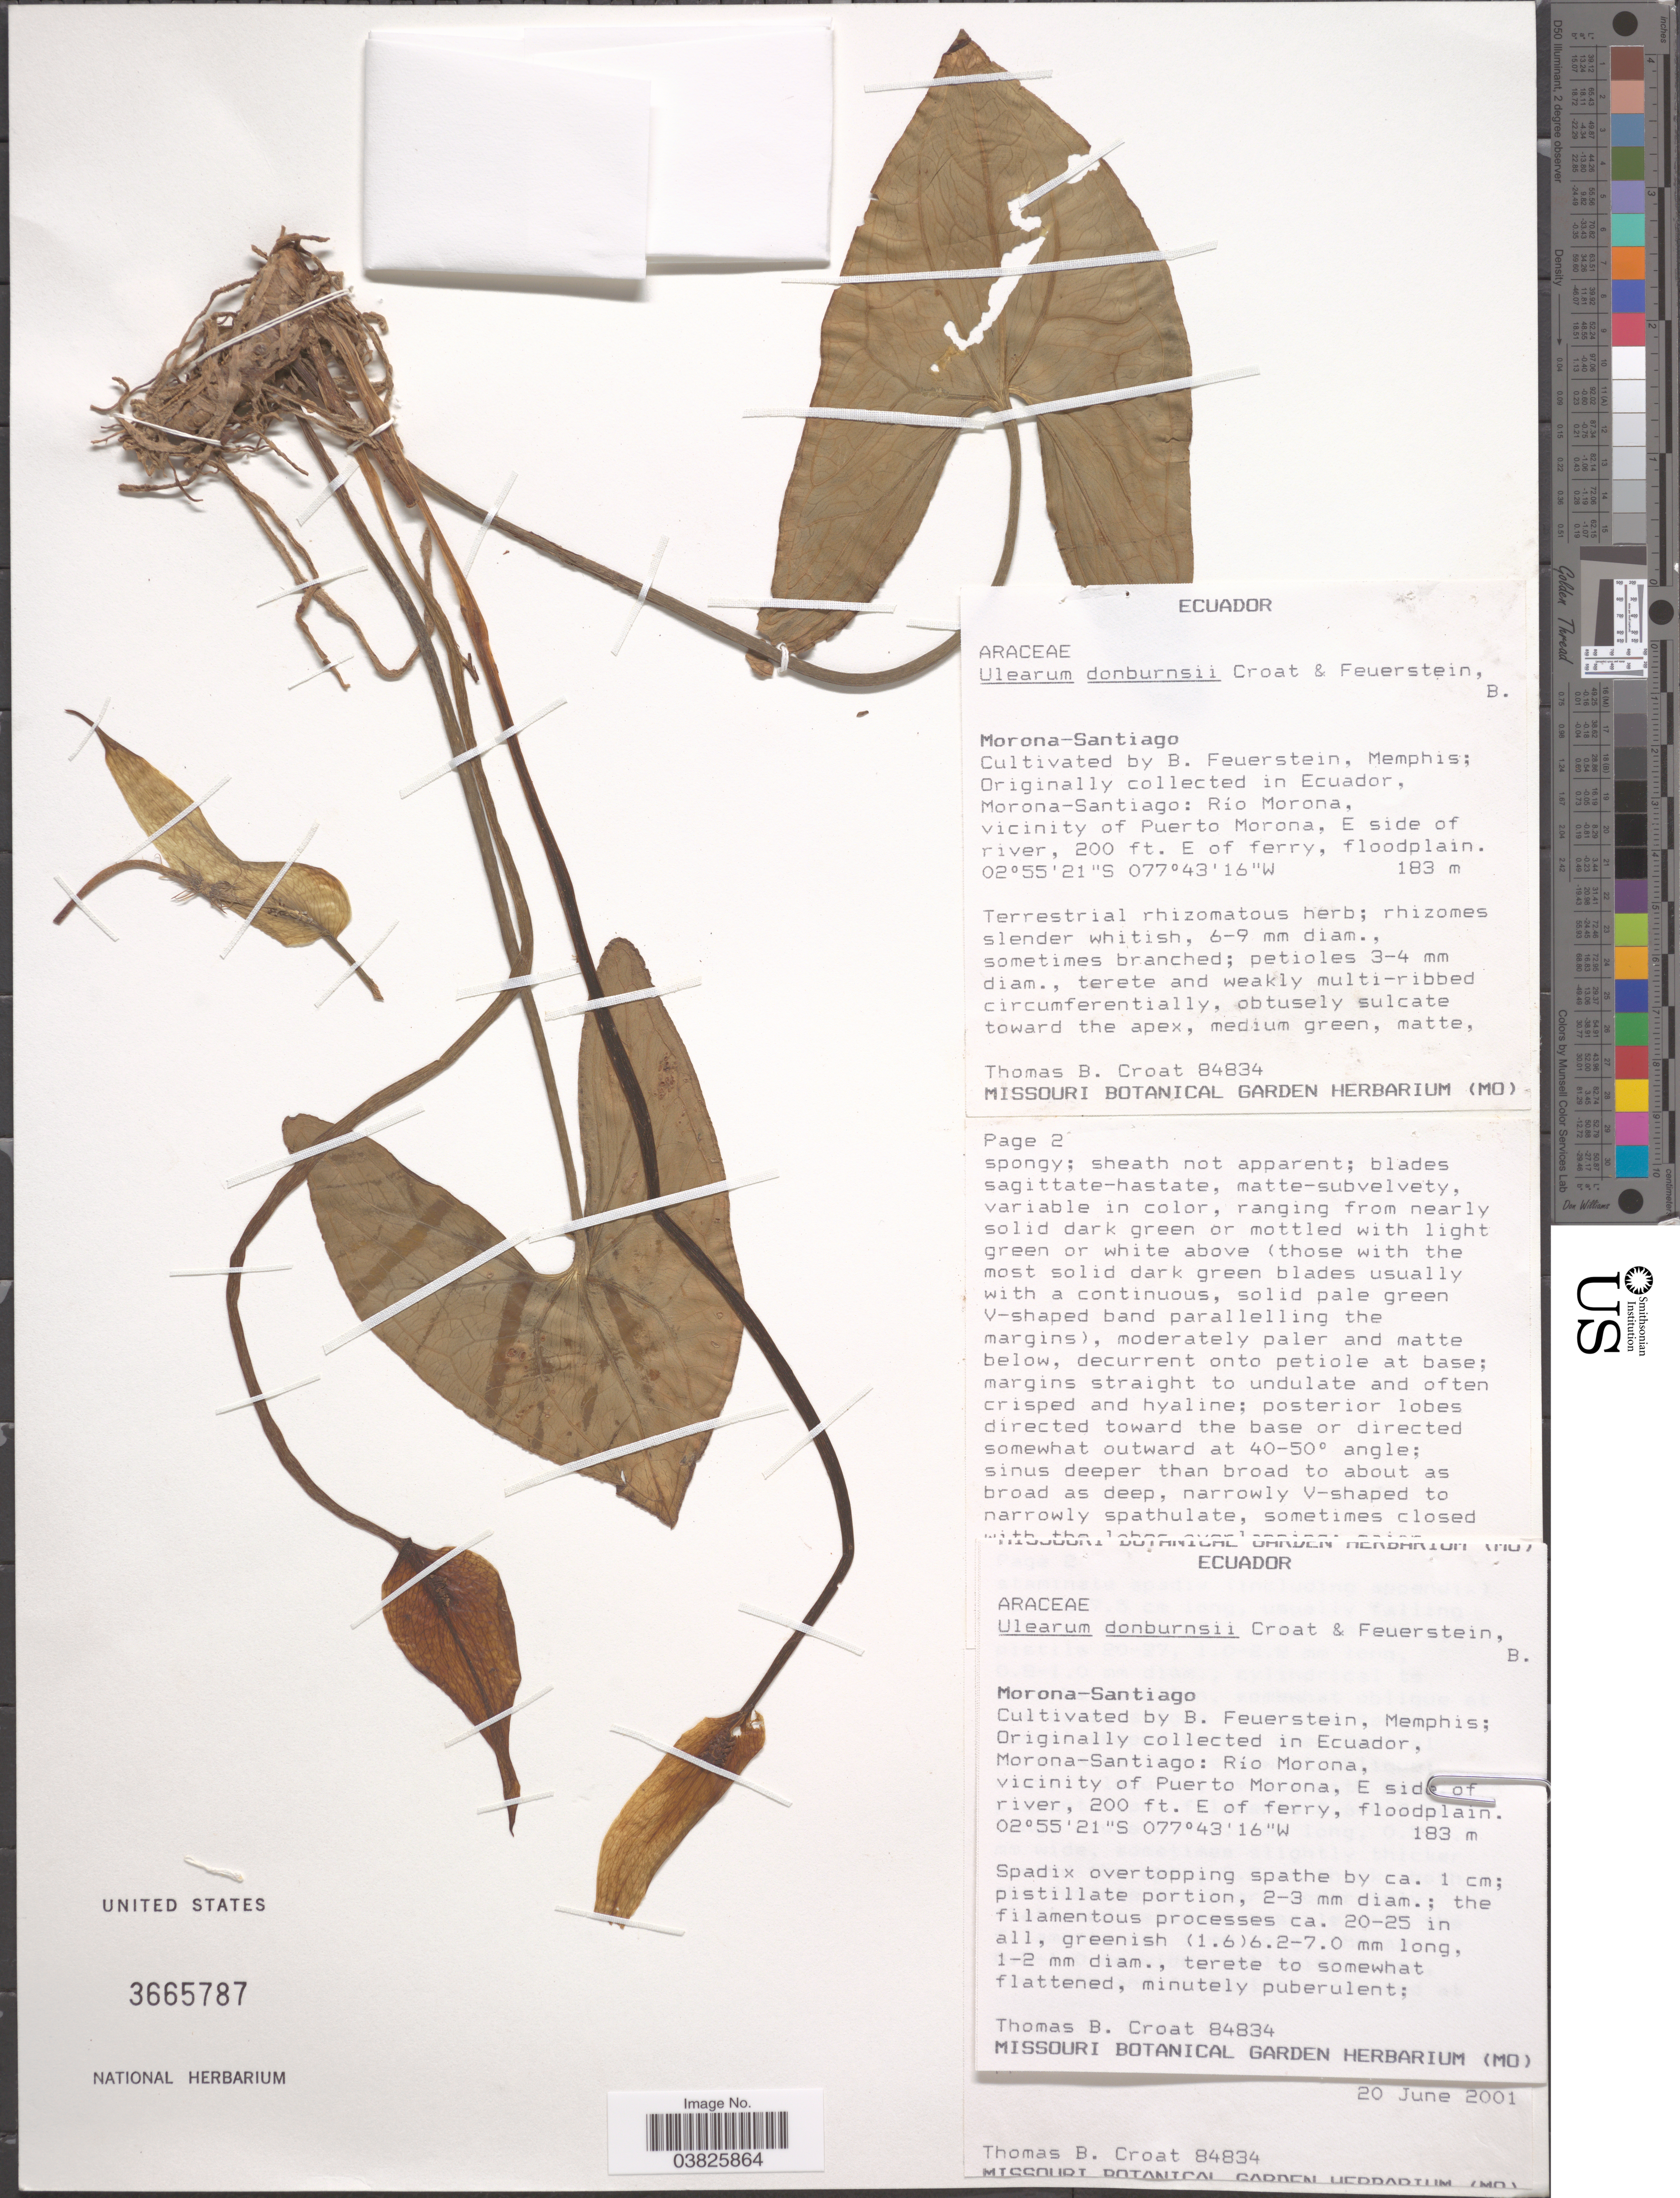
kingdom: Plantae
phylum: Tracheophyta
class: Liliopsida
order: Alismatales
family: Araceae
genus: Ulearum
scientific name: Ulearum donburnsii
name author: Croat & Feuerstein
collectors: T. B. Croat & B. Feuerstein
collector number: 84834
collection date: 2001-06-20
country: Ecuador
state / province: Morona-Santiago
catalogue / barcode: US 3665787